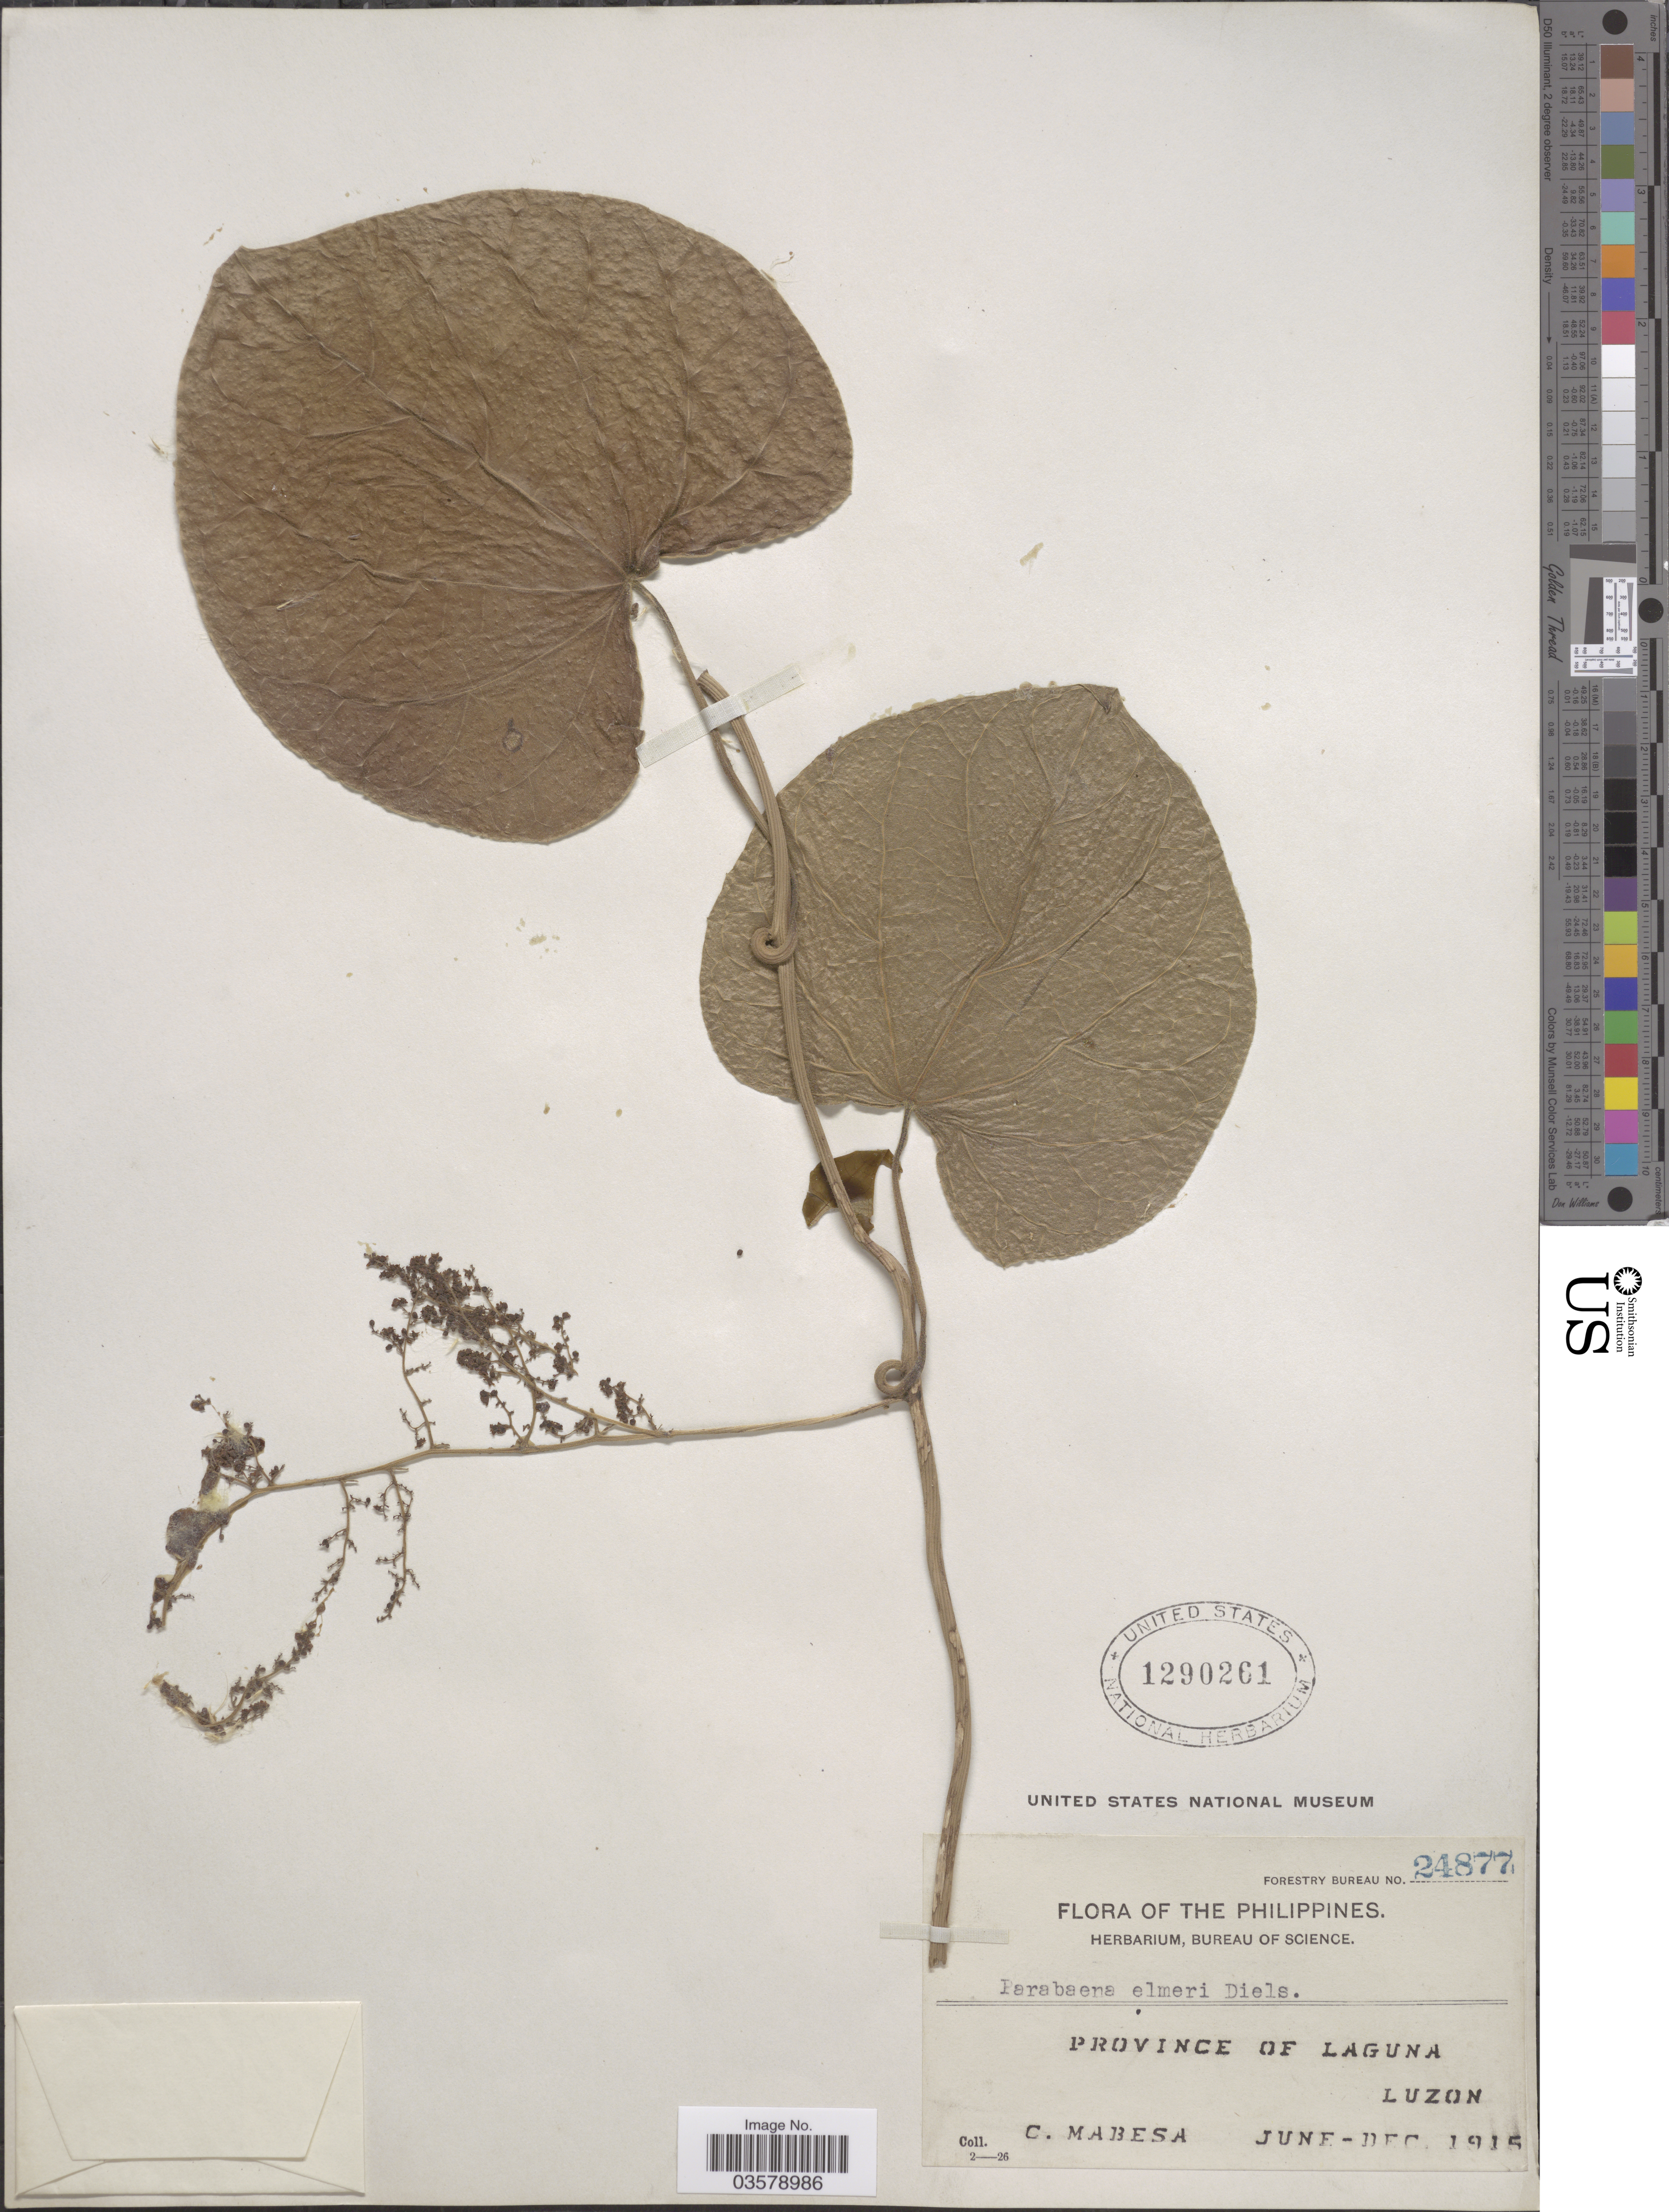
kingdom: Plantae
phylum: Tracheophyta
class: Magnoliopsida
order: Ranunculales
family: Menispermaceae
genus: Parabaena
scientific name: Parabaena elmeri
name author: Diels in Engl.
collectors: C. Mabesa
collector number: Forestry bureau 24877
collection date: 1915-06/1915-12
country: Philippines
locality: Province of Laguna. Luzon.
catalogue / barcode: US 1290261